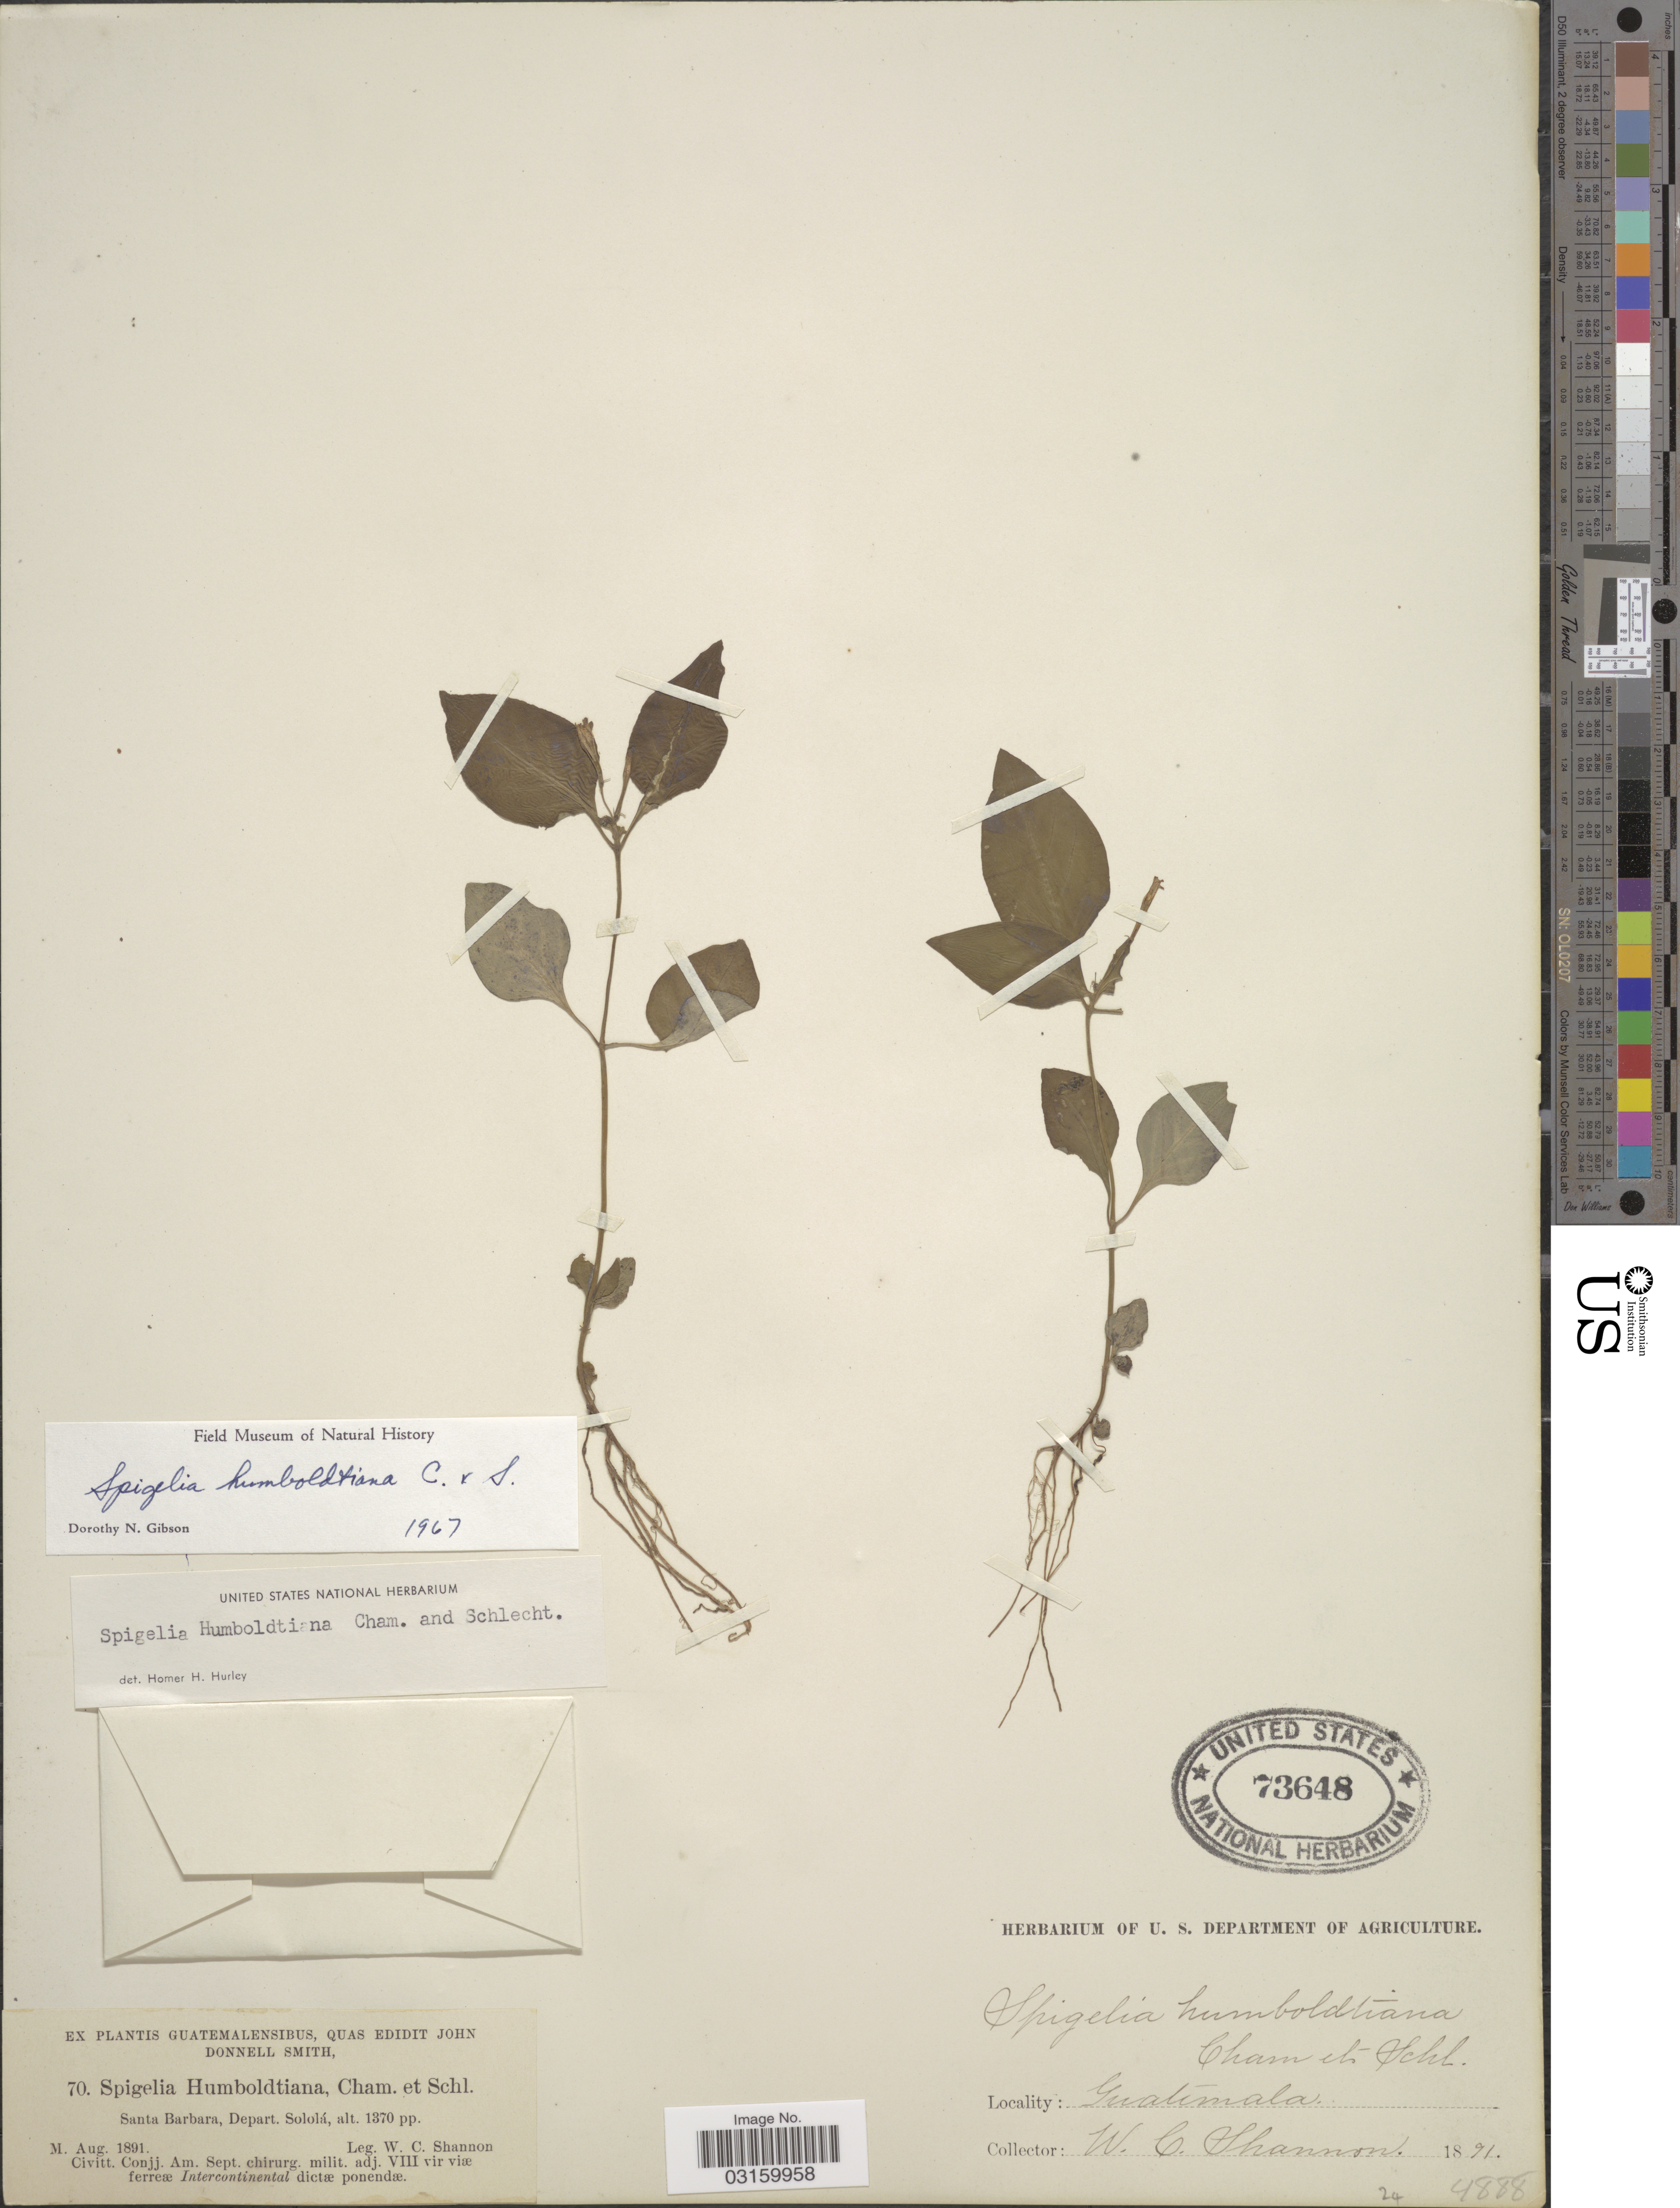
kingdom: Plantae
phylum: Tracheophyta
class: Magnoliopsida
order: Gentianales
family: Loganiaceae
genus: Spigelia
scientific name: Spigelia humboldtiana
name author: Cham. & Schltdl.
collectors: W. C. Shannon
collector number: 70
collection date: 1891-08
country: Guatemala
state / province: Sololá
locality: Santa Barbara, Depart. Sololá.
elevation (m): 418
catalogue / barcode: US 73648